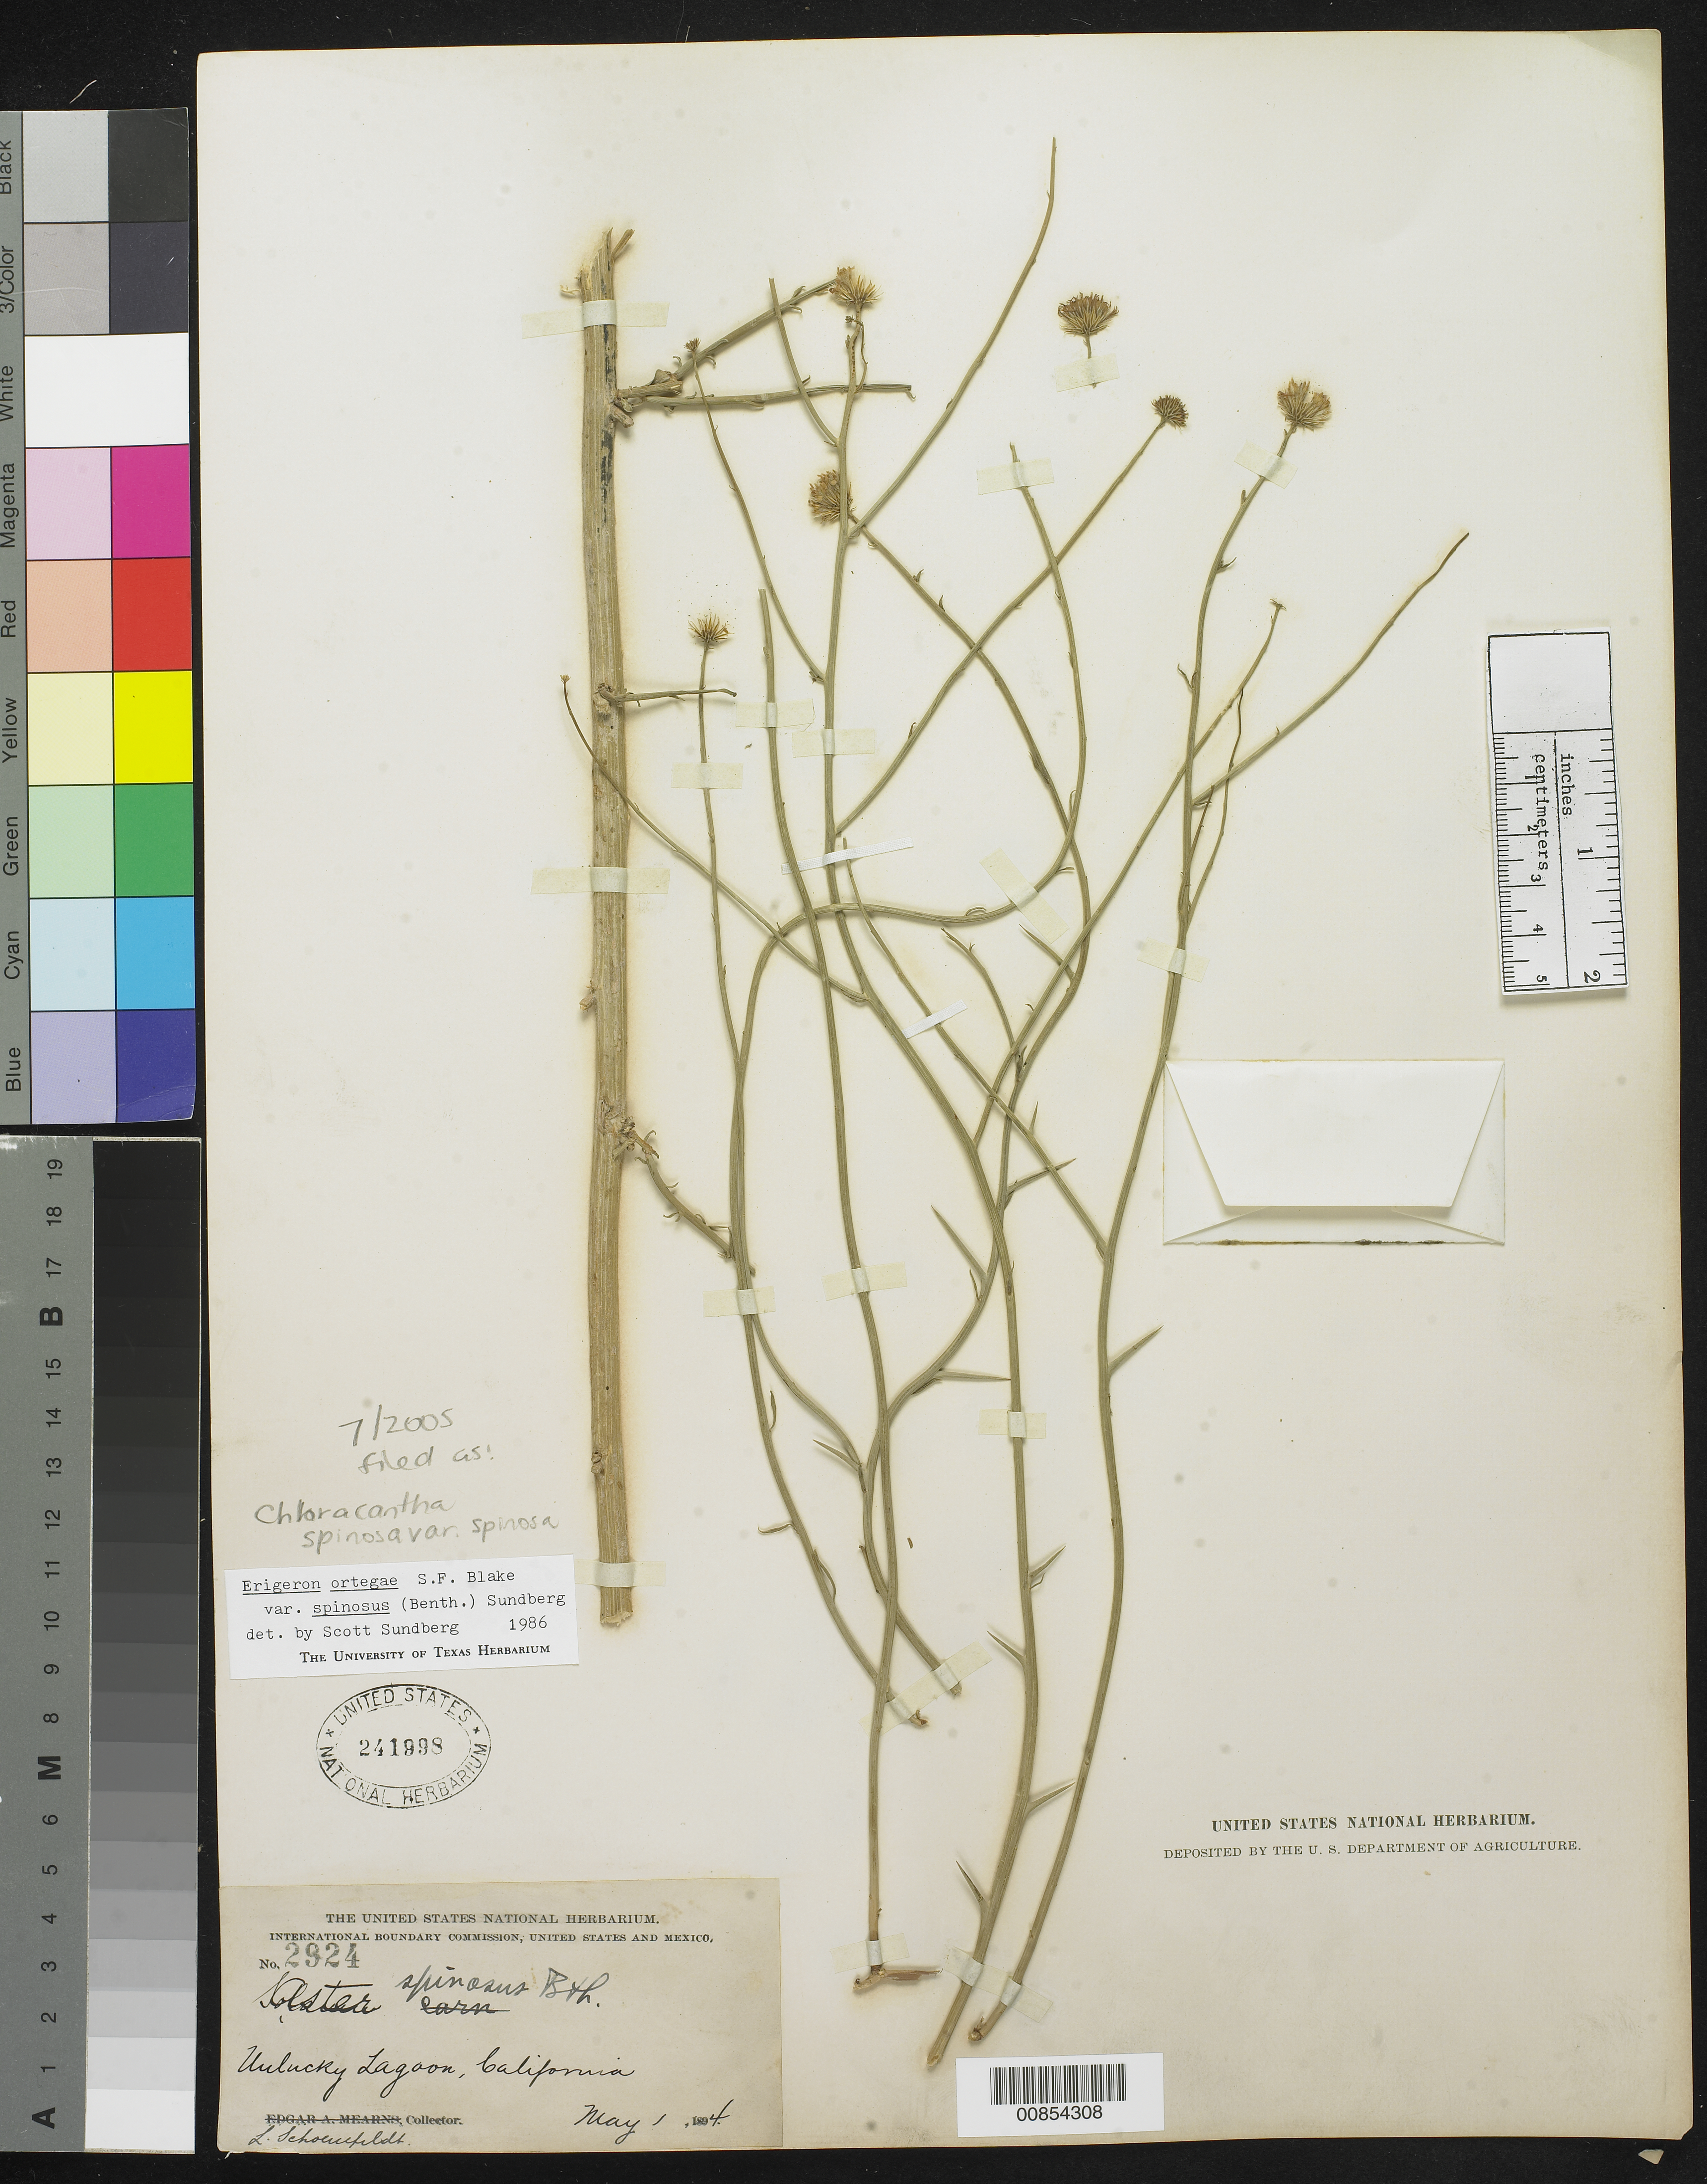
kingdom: Plantae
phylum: Tracheophyta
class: Magnoliopsida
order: Asterales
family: Asteraceae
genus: Chloracantha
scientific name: Chloracantha spinosa var. spinosa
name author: (Benth.) G.L. Nesom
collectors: L. Schoenfeldt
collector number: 2924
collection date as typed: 01 May 1894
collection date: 1894-05-01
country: United States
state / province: California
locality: Unlucky Lagoon, California.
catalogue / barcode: US 241998